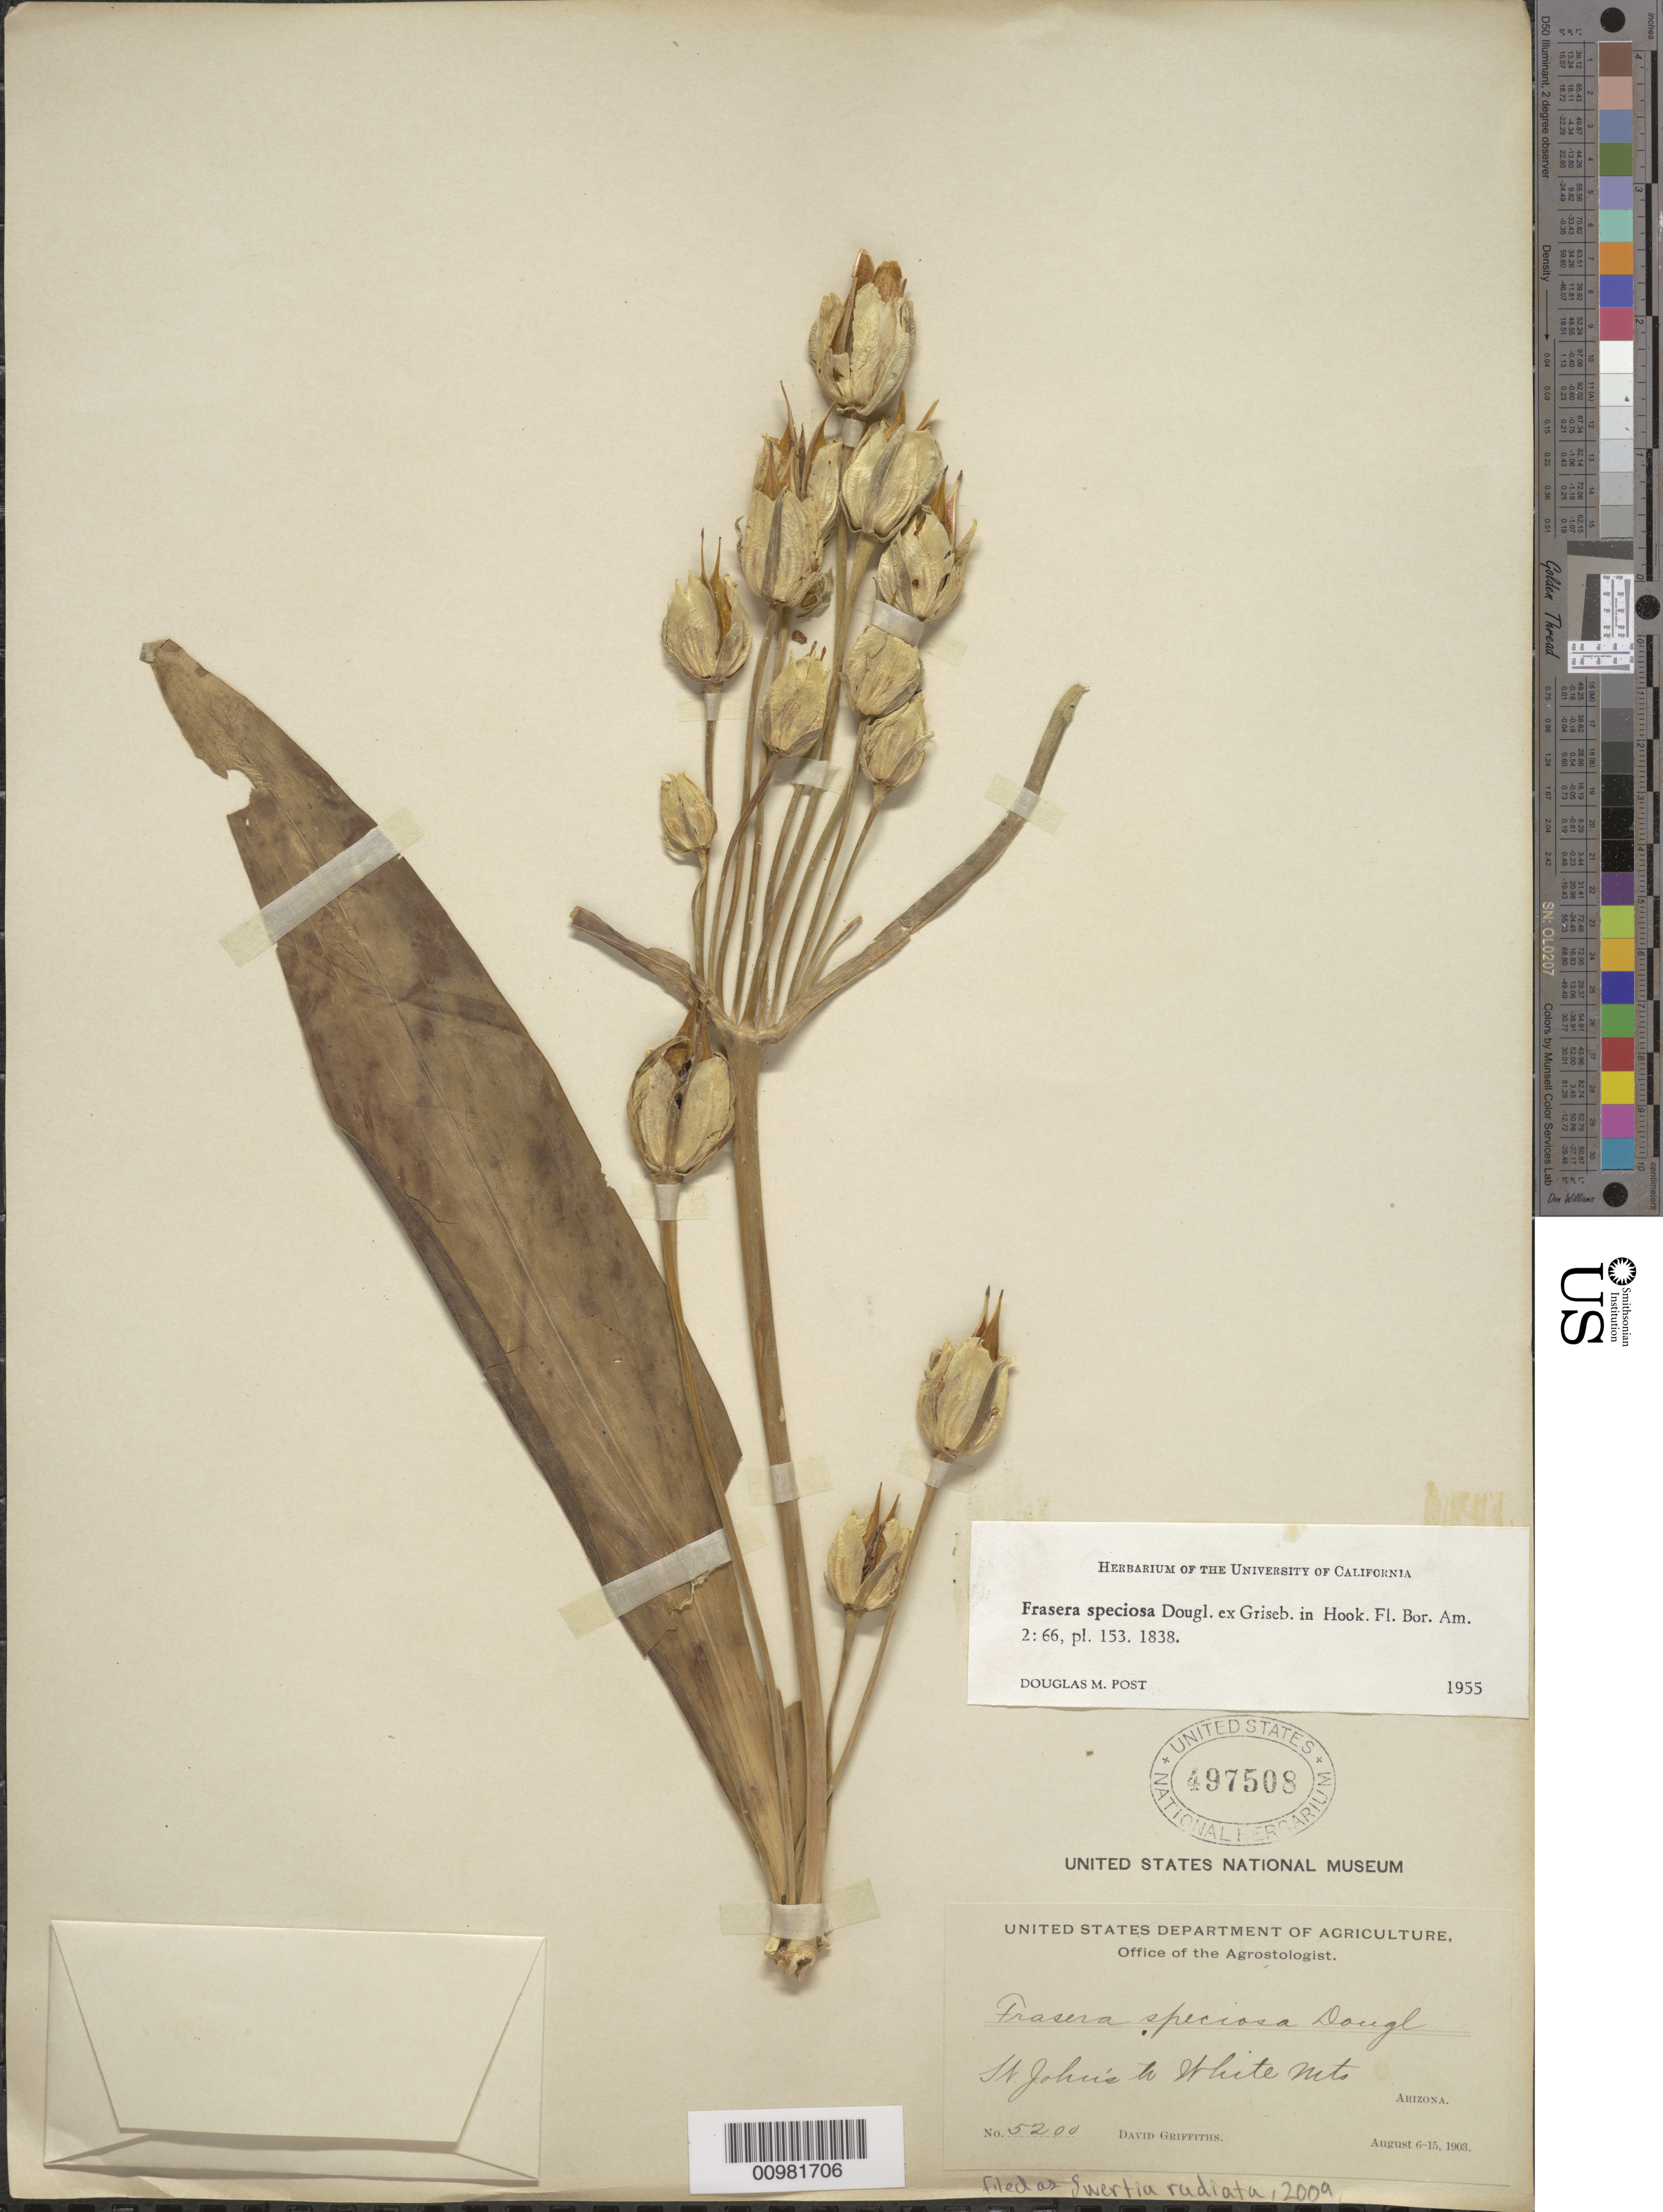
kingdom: Plantae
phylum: Tracheophyta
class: Magnoliopsida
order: Gentianales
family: Gentianaceae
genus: Swertia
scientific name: Swertia radiata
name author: (Kellogg) Kuntze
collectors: D. Griffiths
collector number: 5200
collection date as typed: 06 Aug 1903 to 15 Aug 1903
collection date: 1903-08-06/1903-08-15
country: United States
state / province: Arizona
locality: LN(?) John's to White Mts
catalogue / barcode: US 497508